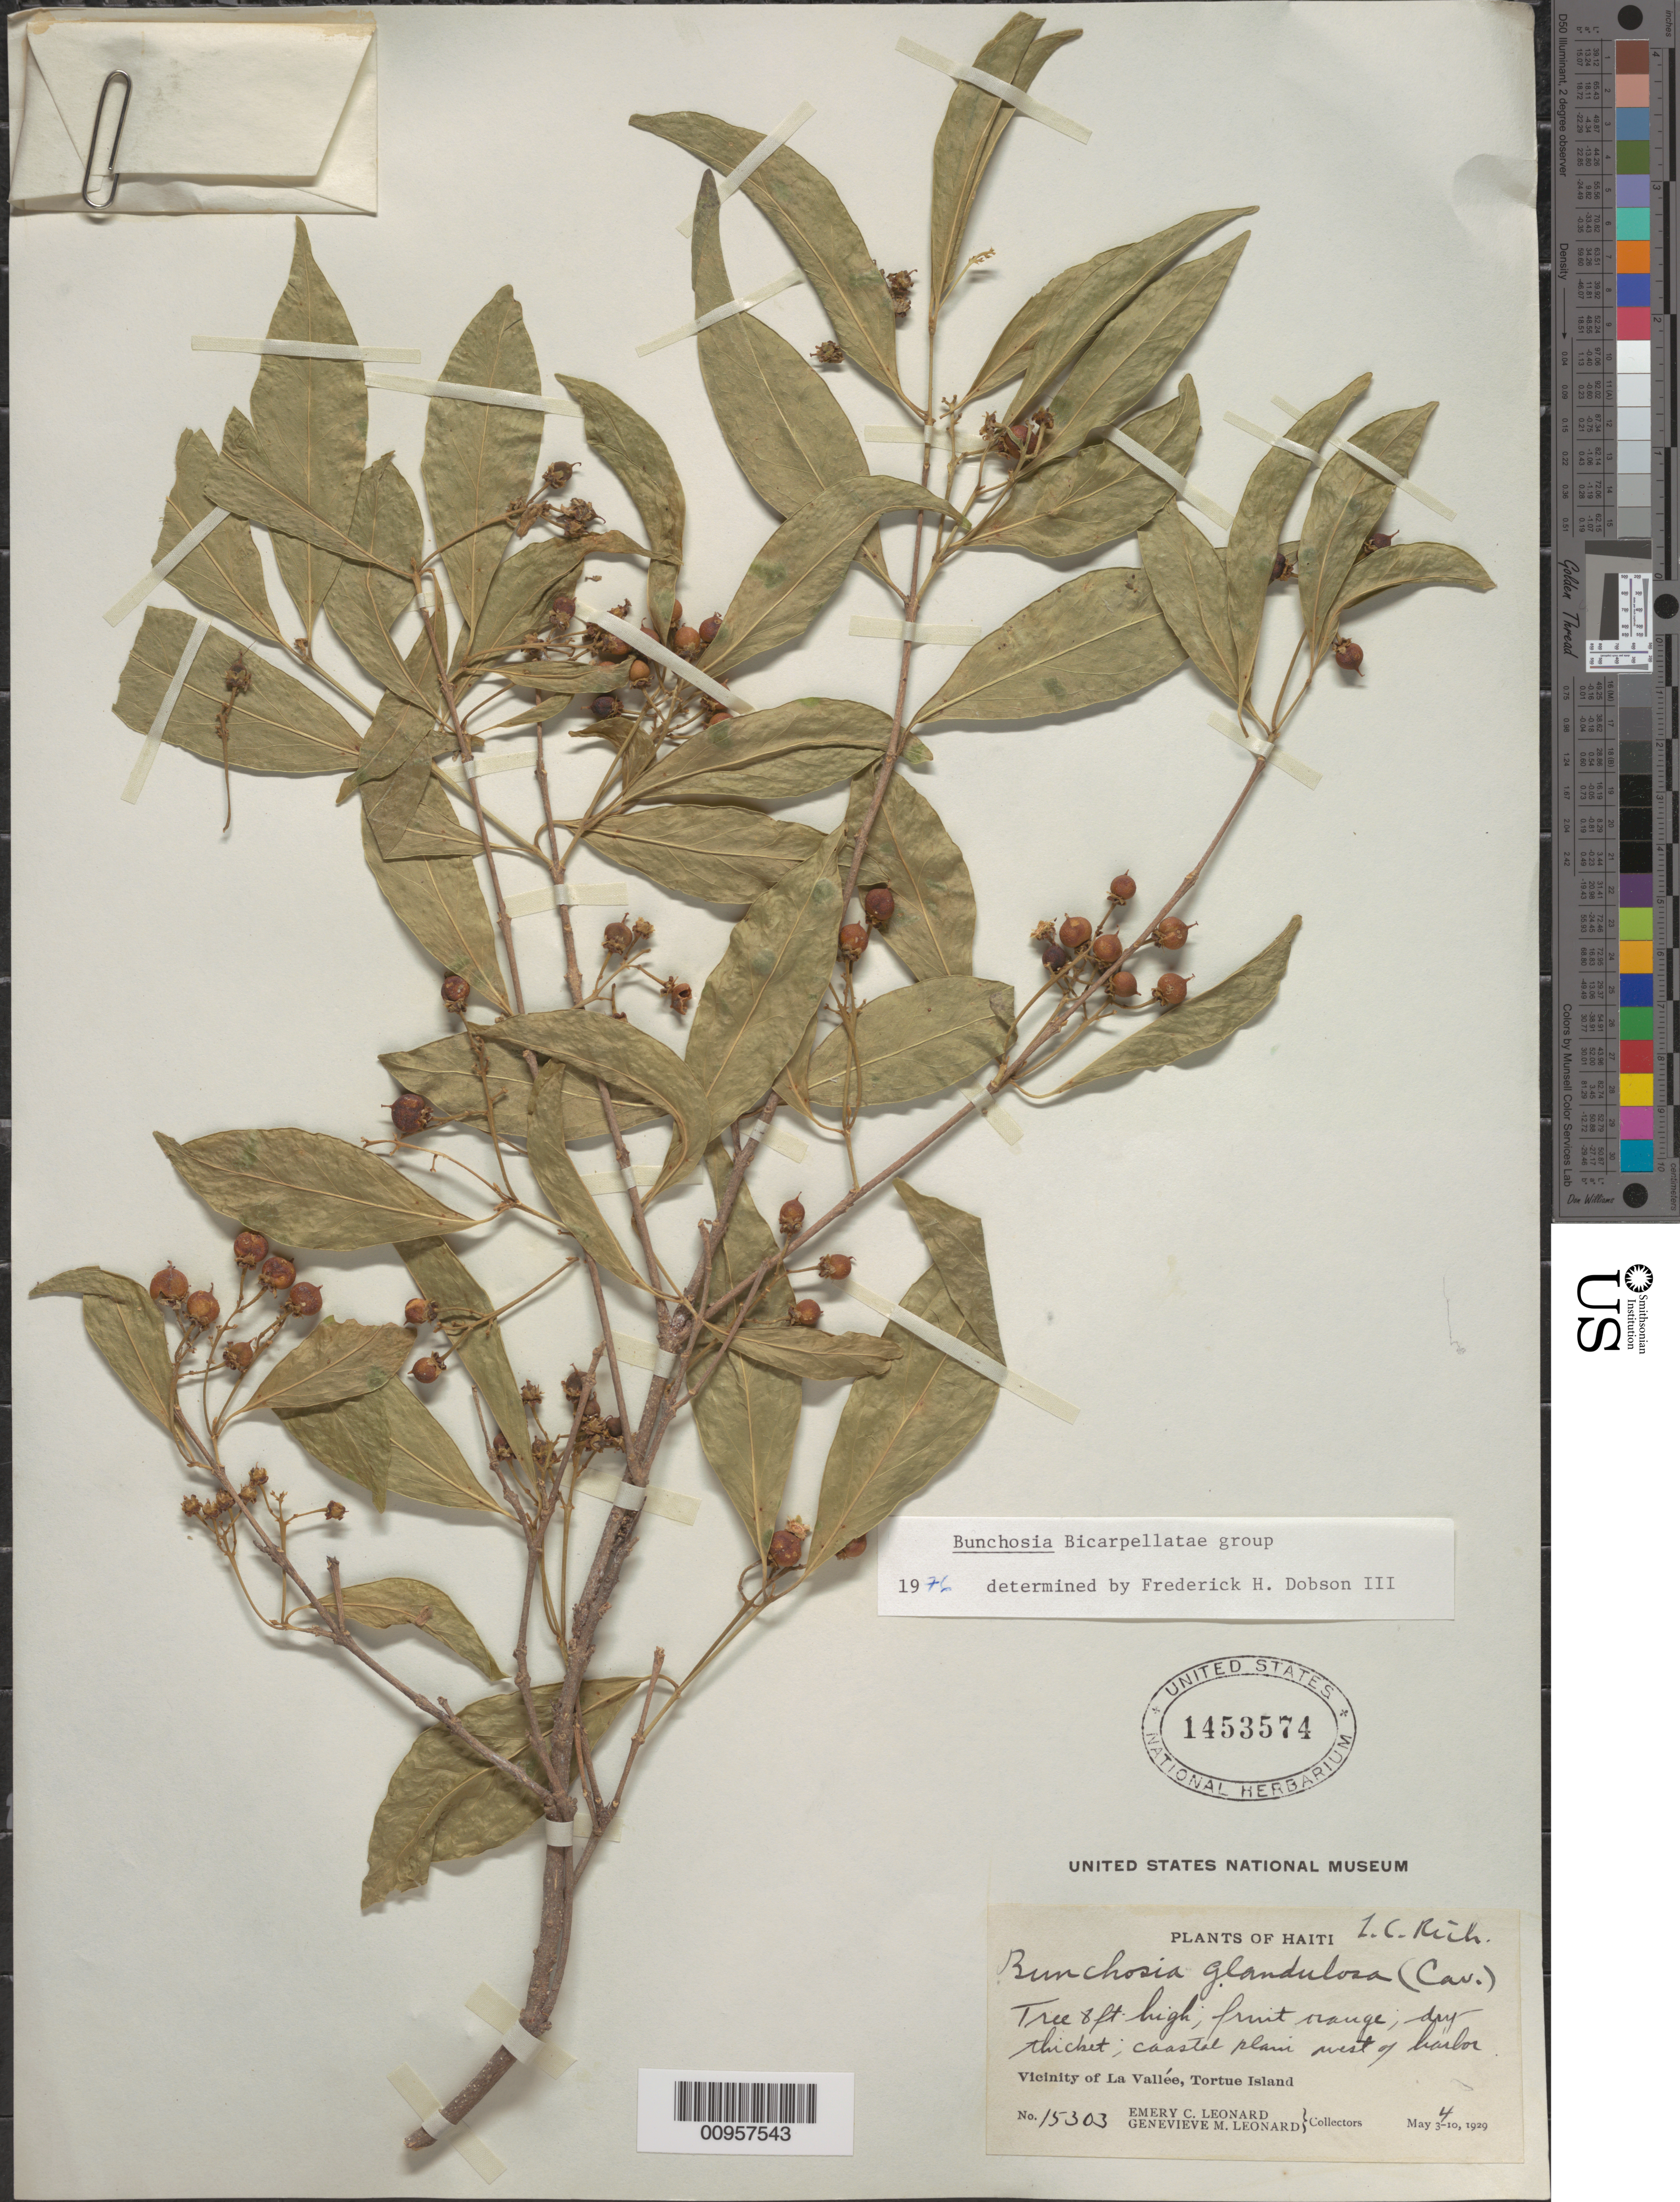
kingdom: Plantae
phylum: Tracheophyta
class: Magnoliopsida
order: Malpighiales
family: Malpighiaceae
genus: Bunchosia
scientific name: Bunchosia glandulosa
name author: (Cav.) DC.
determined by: Dobson, Frederick H.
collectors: E. C. Leonard & G. M. Leonard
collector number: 15303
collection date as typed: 04 May 1929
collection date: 1929-05-04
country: Haiti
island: Tortue Island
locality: Vicinity of La Vallée, coastal plain W of harbor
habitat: Dry thicket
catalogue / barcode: US 1453574